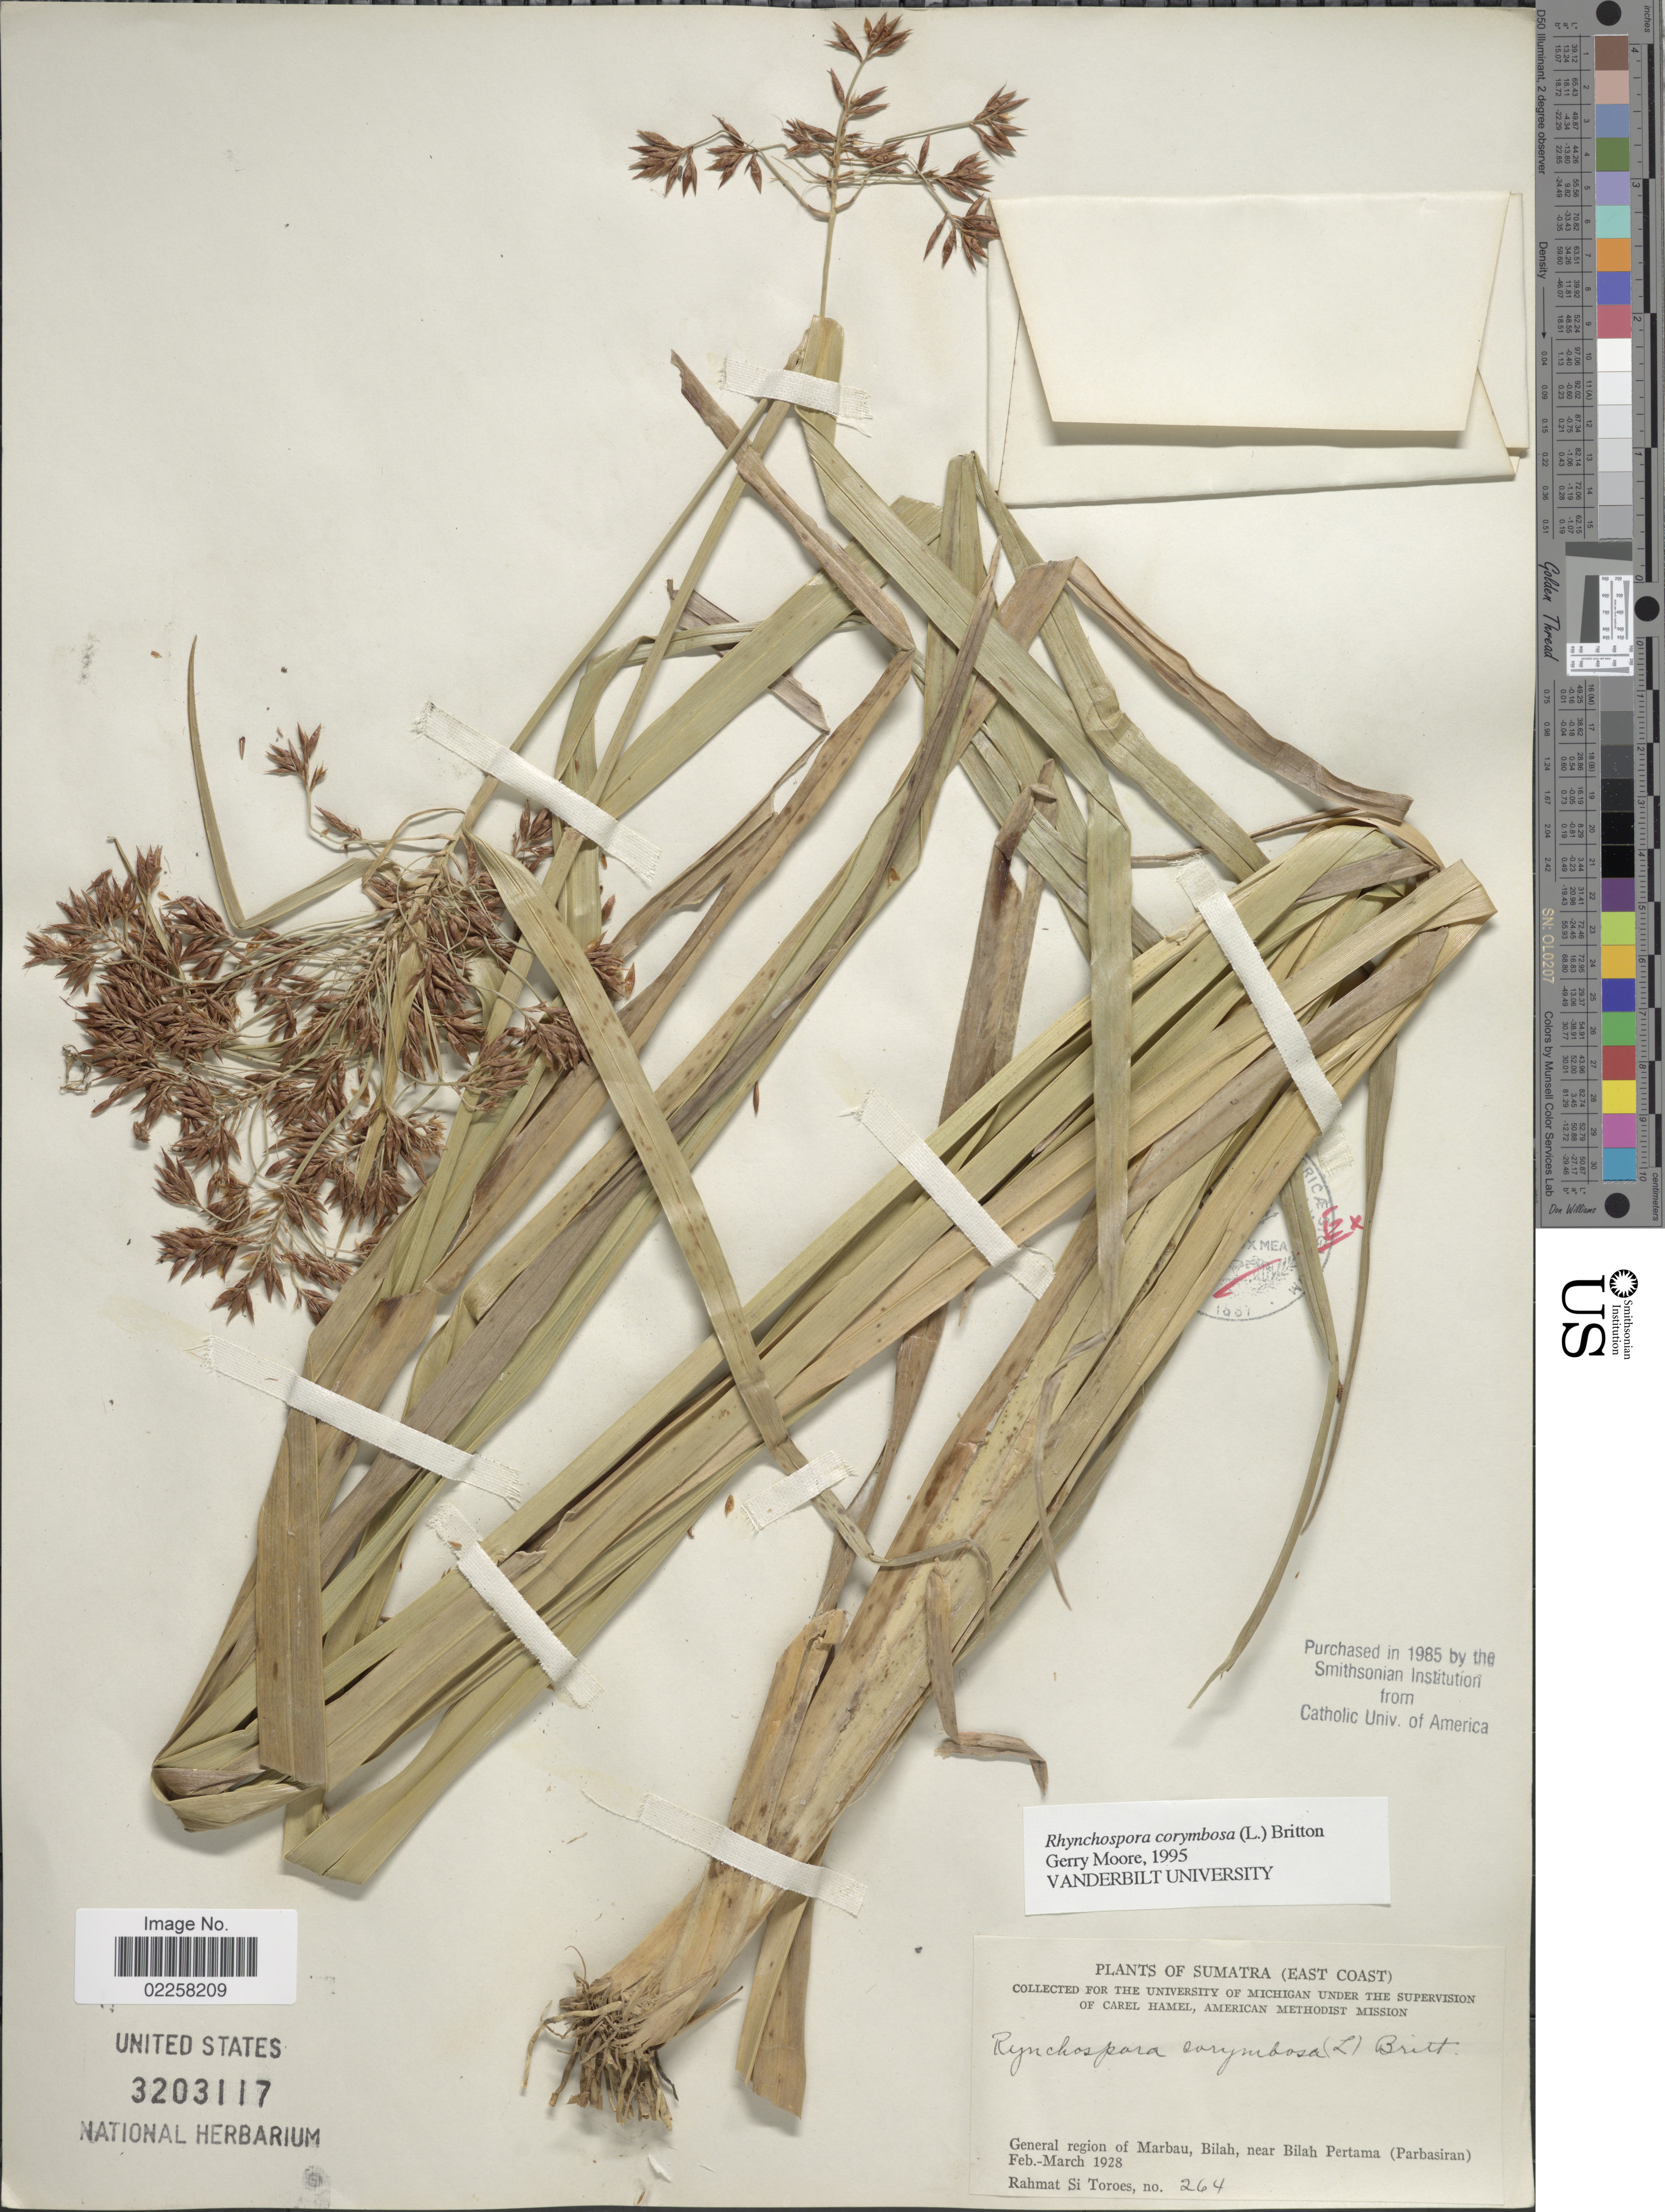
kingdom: Plantae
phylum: Tracheophyta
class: Liliopsida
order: Poales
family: Cyperaceae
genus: Rhynchospora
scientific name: Rhynchospora corymbosa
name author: (L.) Britton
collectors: Rahmat Si Boeea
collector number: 264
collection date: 1928-02/1928-03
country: Indonesia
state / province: Sumatra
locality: (East Coast). General region of Marbau, Bilah, near Bilah Pertama (Parbasiran)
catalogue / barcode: US 3203117